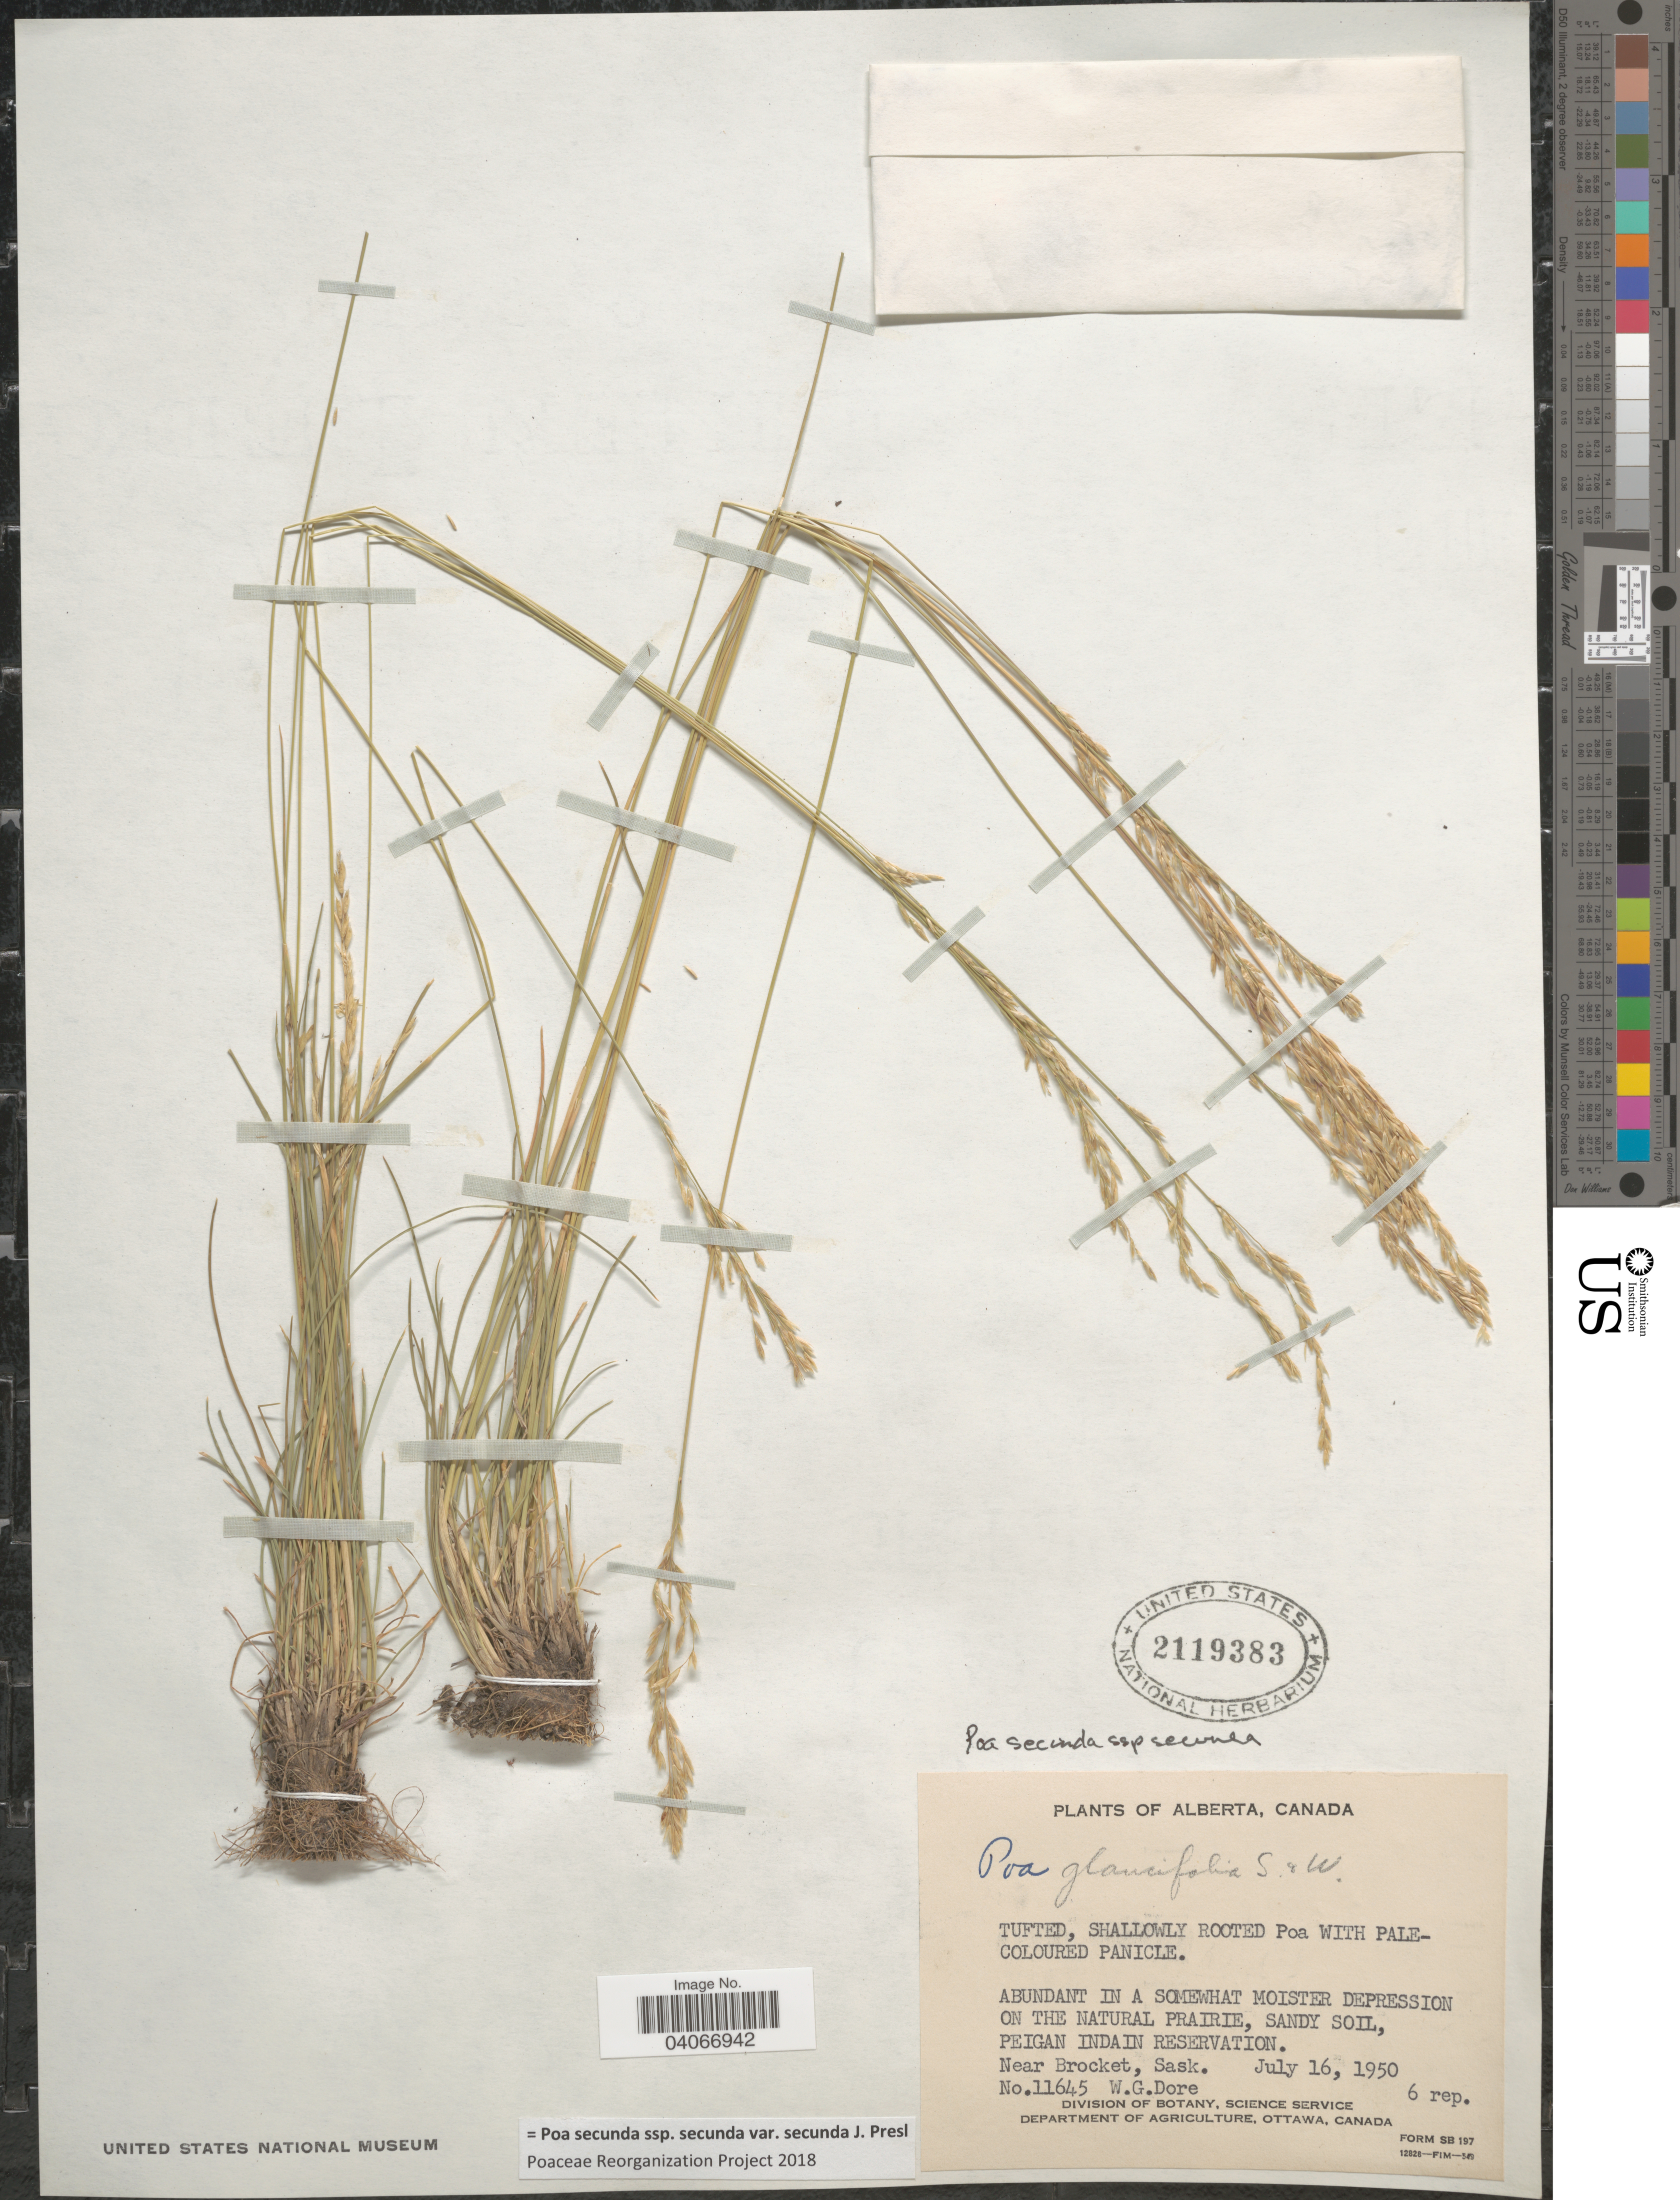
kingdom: Plantae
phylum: Tracheophyta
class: Liliopsida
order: Poales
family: Poaceae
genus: Poa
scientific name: Poa secunda subsp. secunda var. secunda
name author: J. Presl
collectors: W. Dore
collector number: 11645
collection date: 1950-07-16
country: Canada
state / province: Alberta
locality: Abundant in a somewhat moister depression on the natural prairie, sandy soil, Peigan Indian Reservation. Near Brocket, Sask.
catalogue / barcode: US 2119383